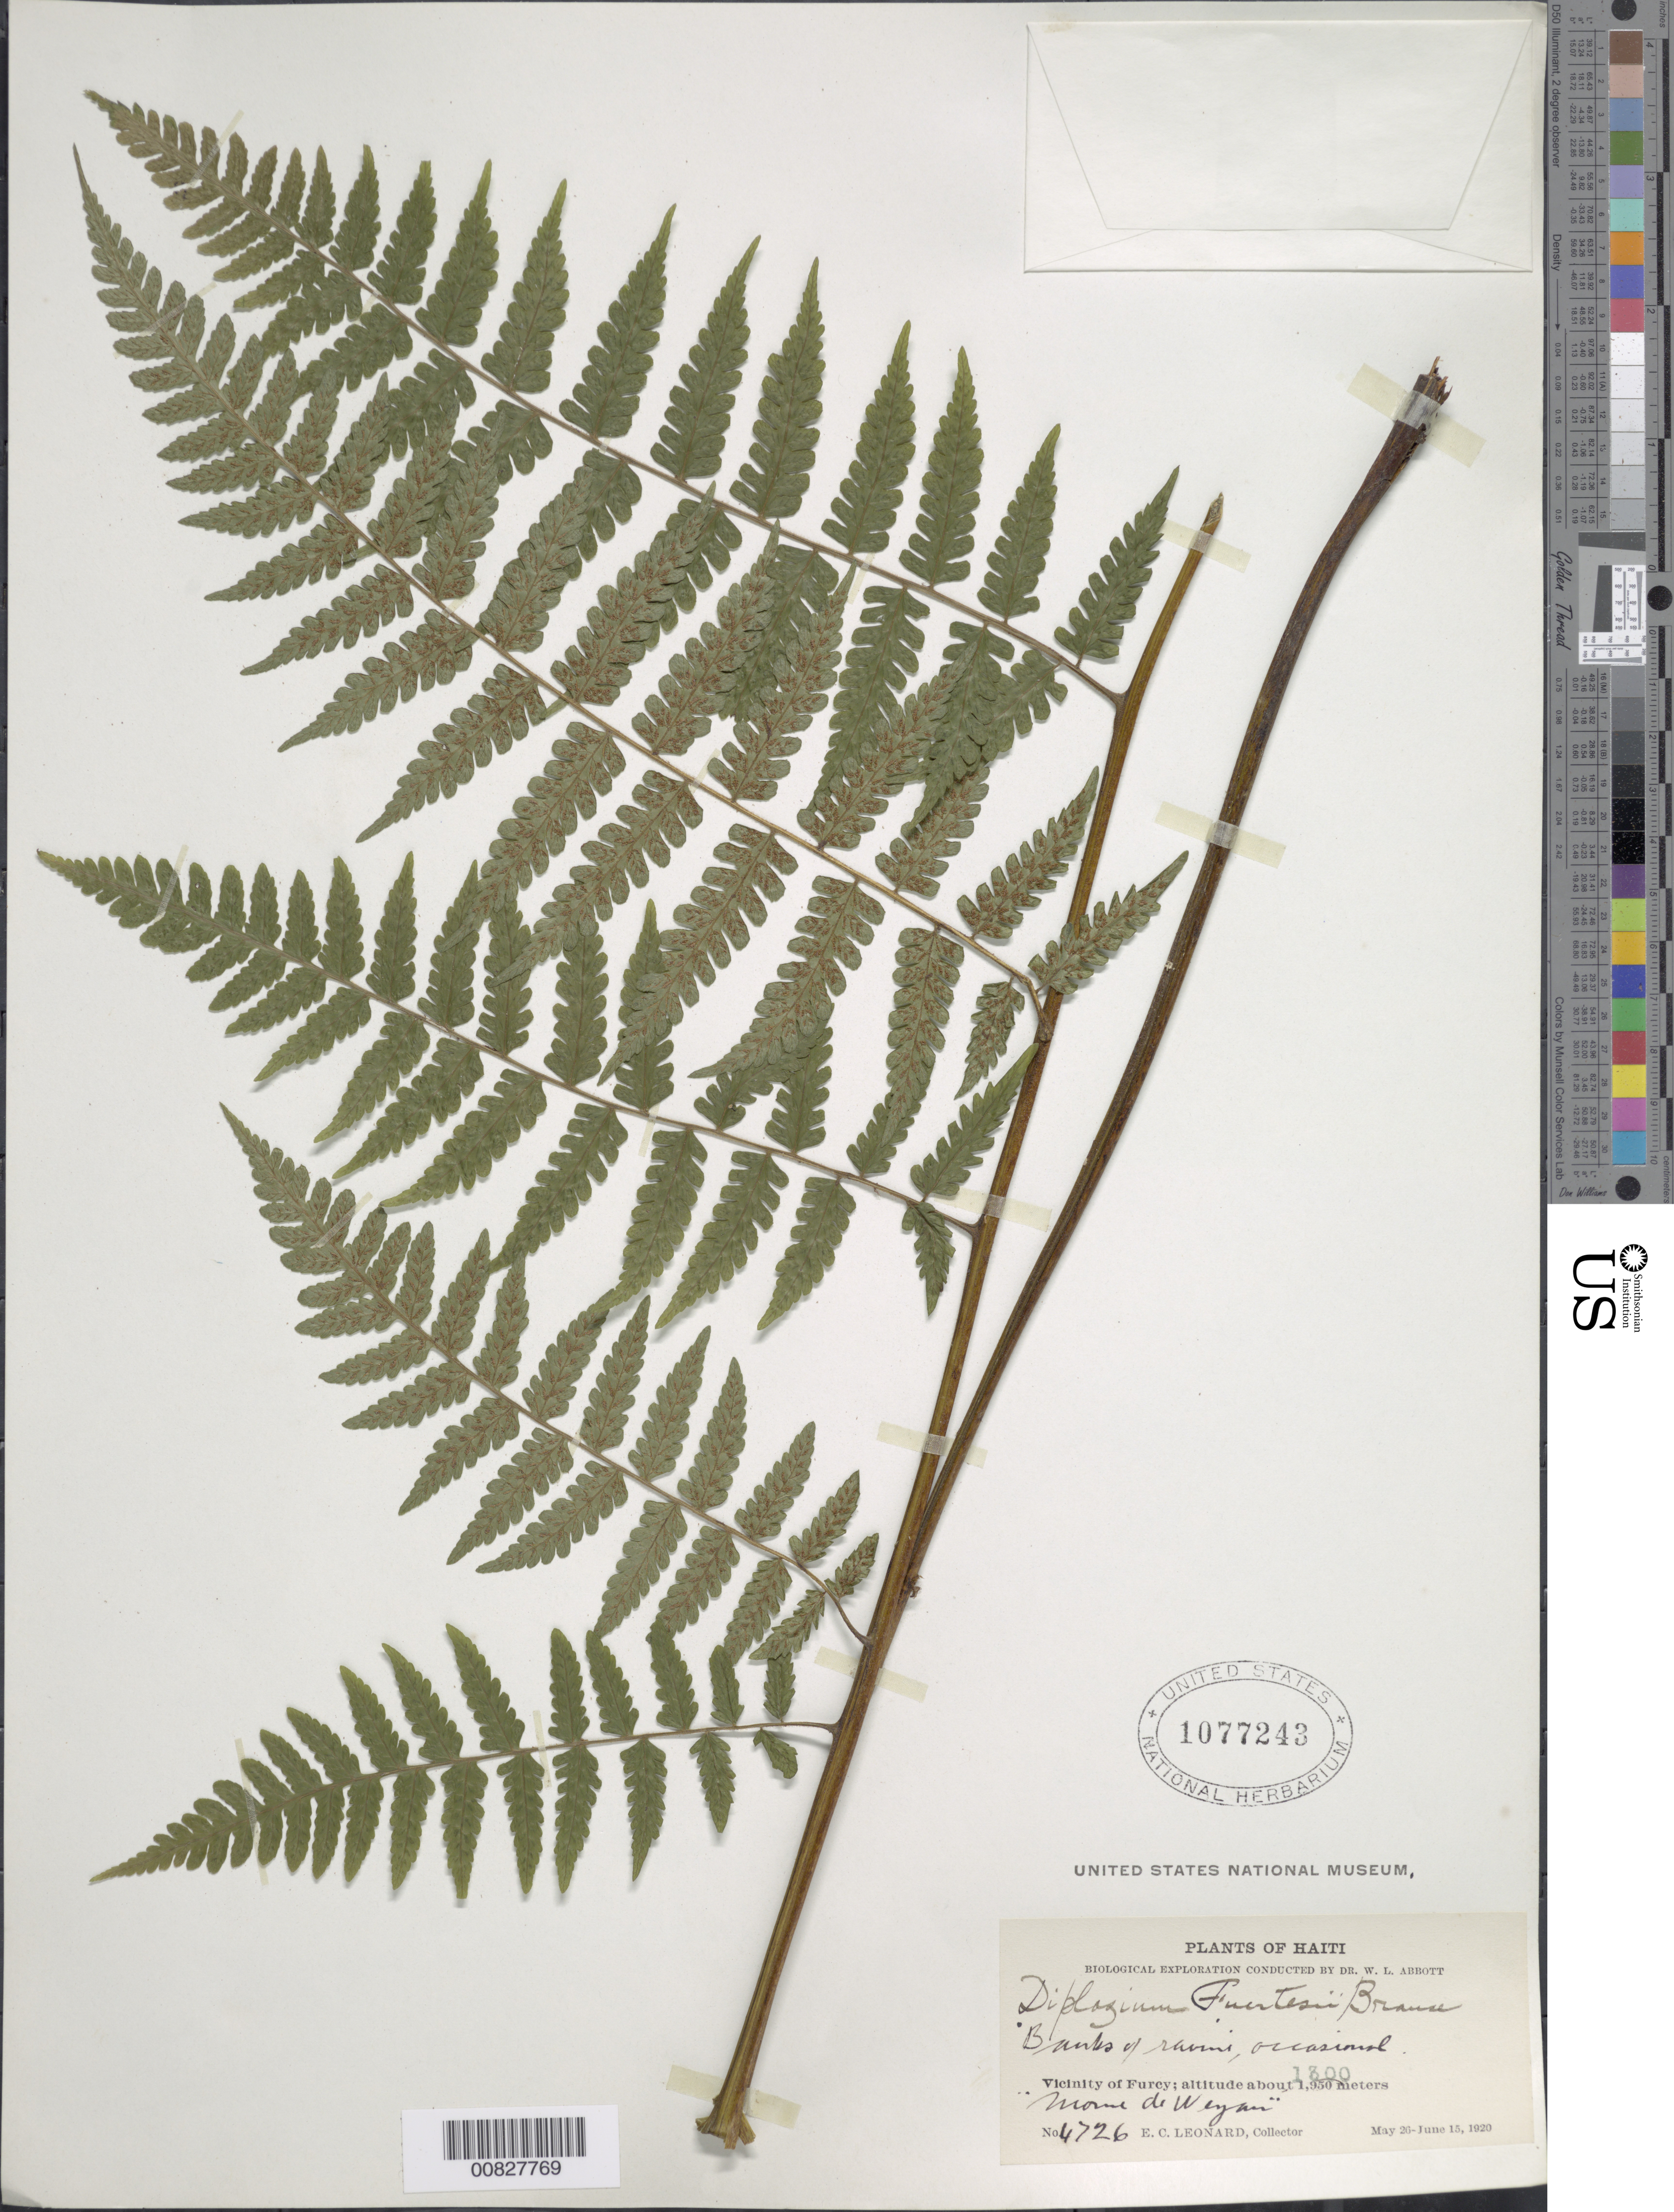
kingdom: Plantae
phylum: Tracheophyta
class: Polypodiopsida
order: Polypodiales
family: Athyriaceae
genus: Diplazium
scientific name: Diplazium fuertesii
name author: Brause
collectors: E. C. Leonard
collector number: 4726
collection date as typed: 26 May 1920 to 15 Jun 1920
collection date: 1920-05-26/1920-06-15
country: Haiti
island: Hispaniola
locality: Furcy vicinity, Morne de Weyan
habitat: Banks of ravine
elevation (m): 1300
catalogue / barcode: US 1077243